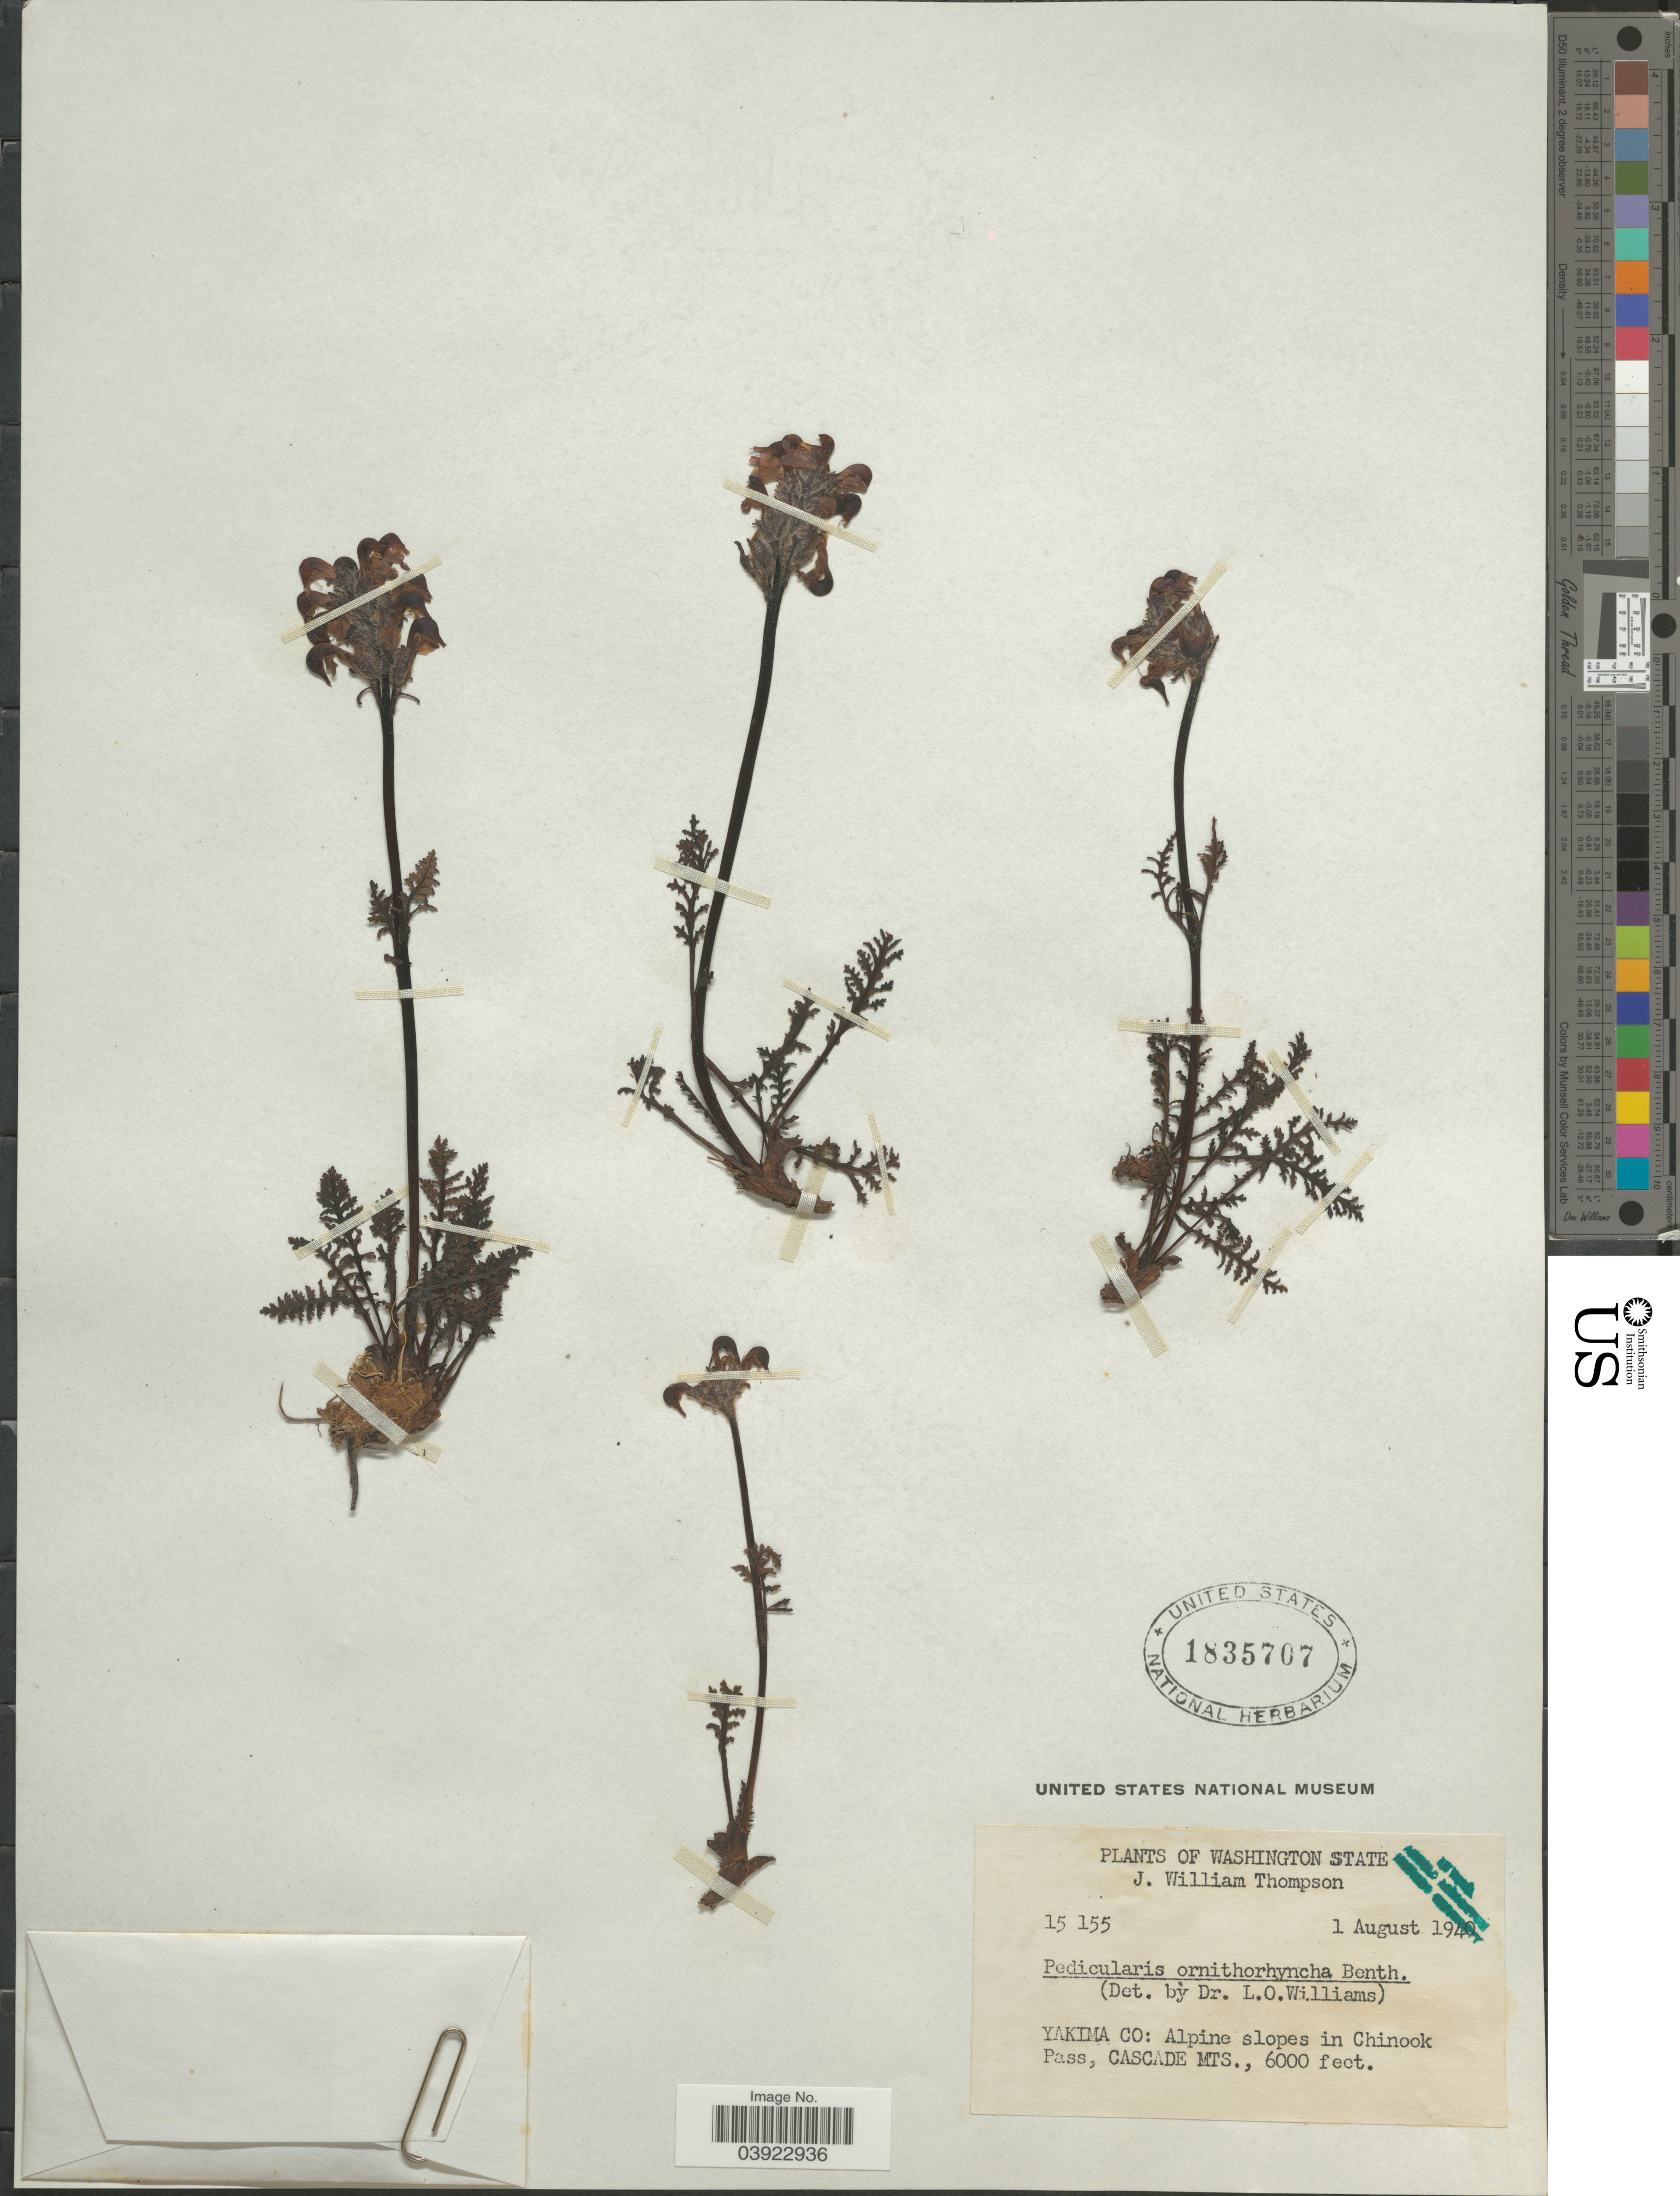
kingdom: Plantae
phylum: Tracheophyta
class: Magnoliopsida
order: Lamiales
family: Orobanchaceae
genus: Pedicularis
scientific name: Pedicularis ornithorhyncha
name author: Benth.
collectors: J. W. Thompson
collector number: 15155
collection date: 1940-08-01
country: United States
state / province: Washington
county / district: Yakima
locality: Yakima Co: Alpine slopes in Chinook Pass, Cascade Mts.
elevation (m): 1829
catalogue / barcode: US 1835707